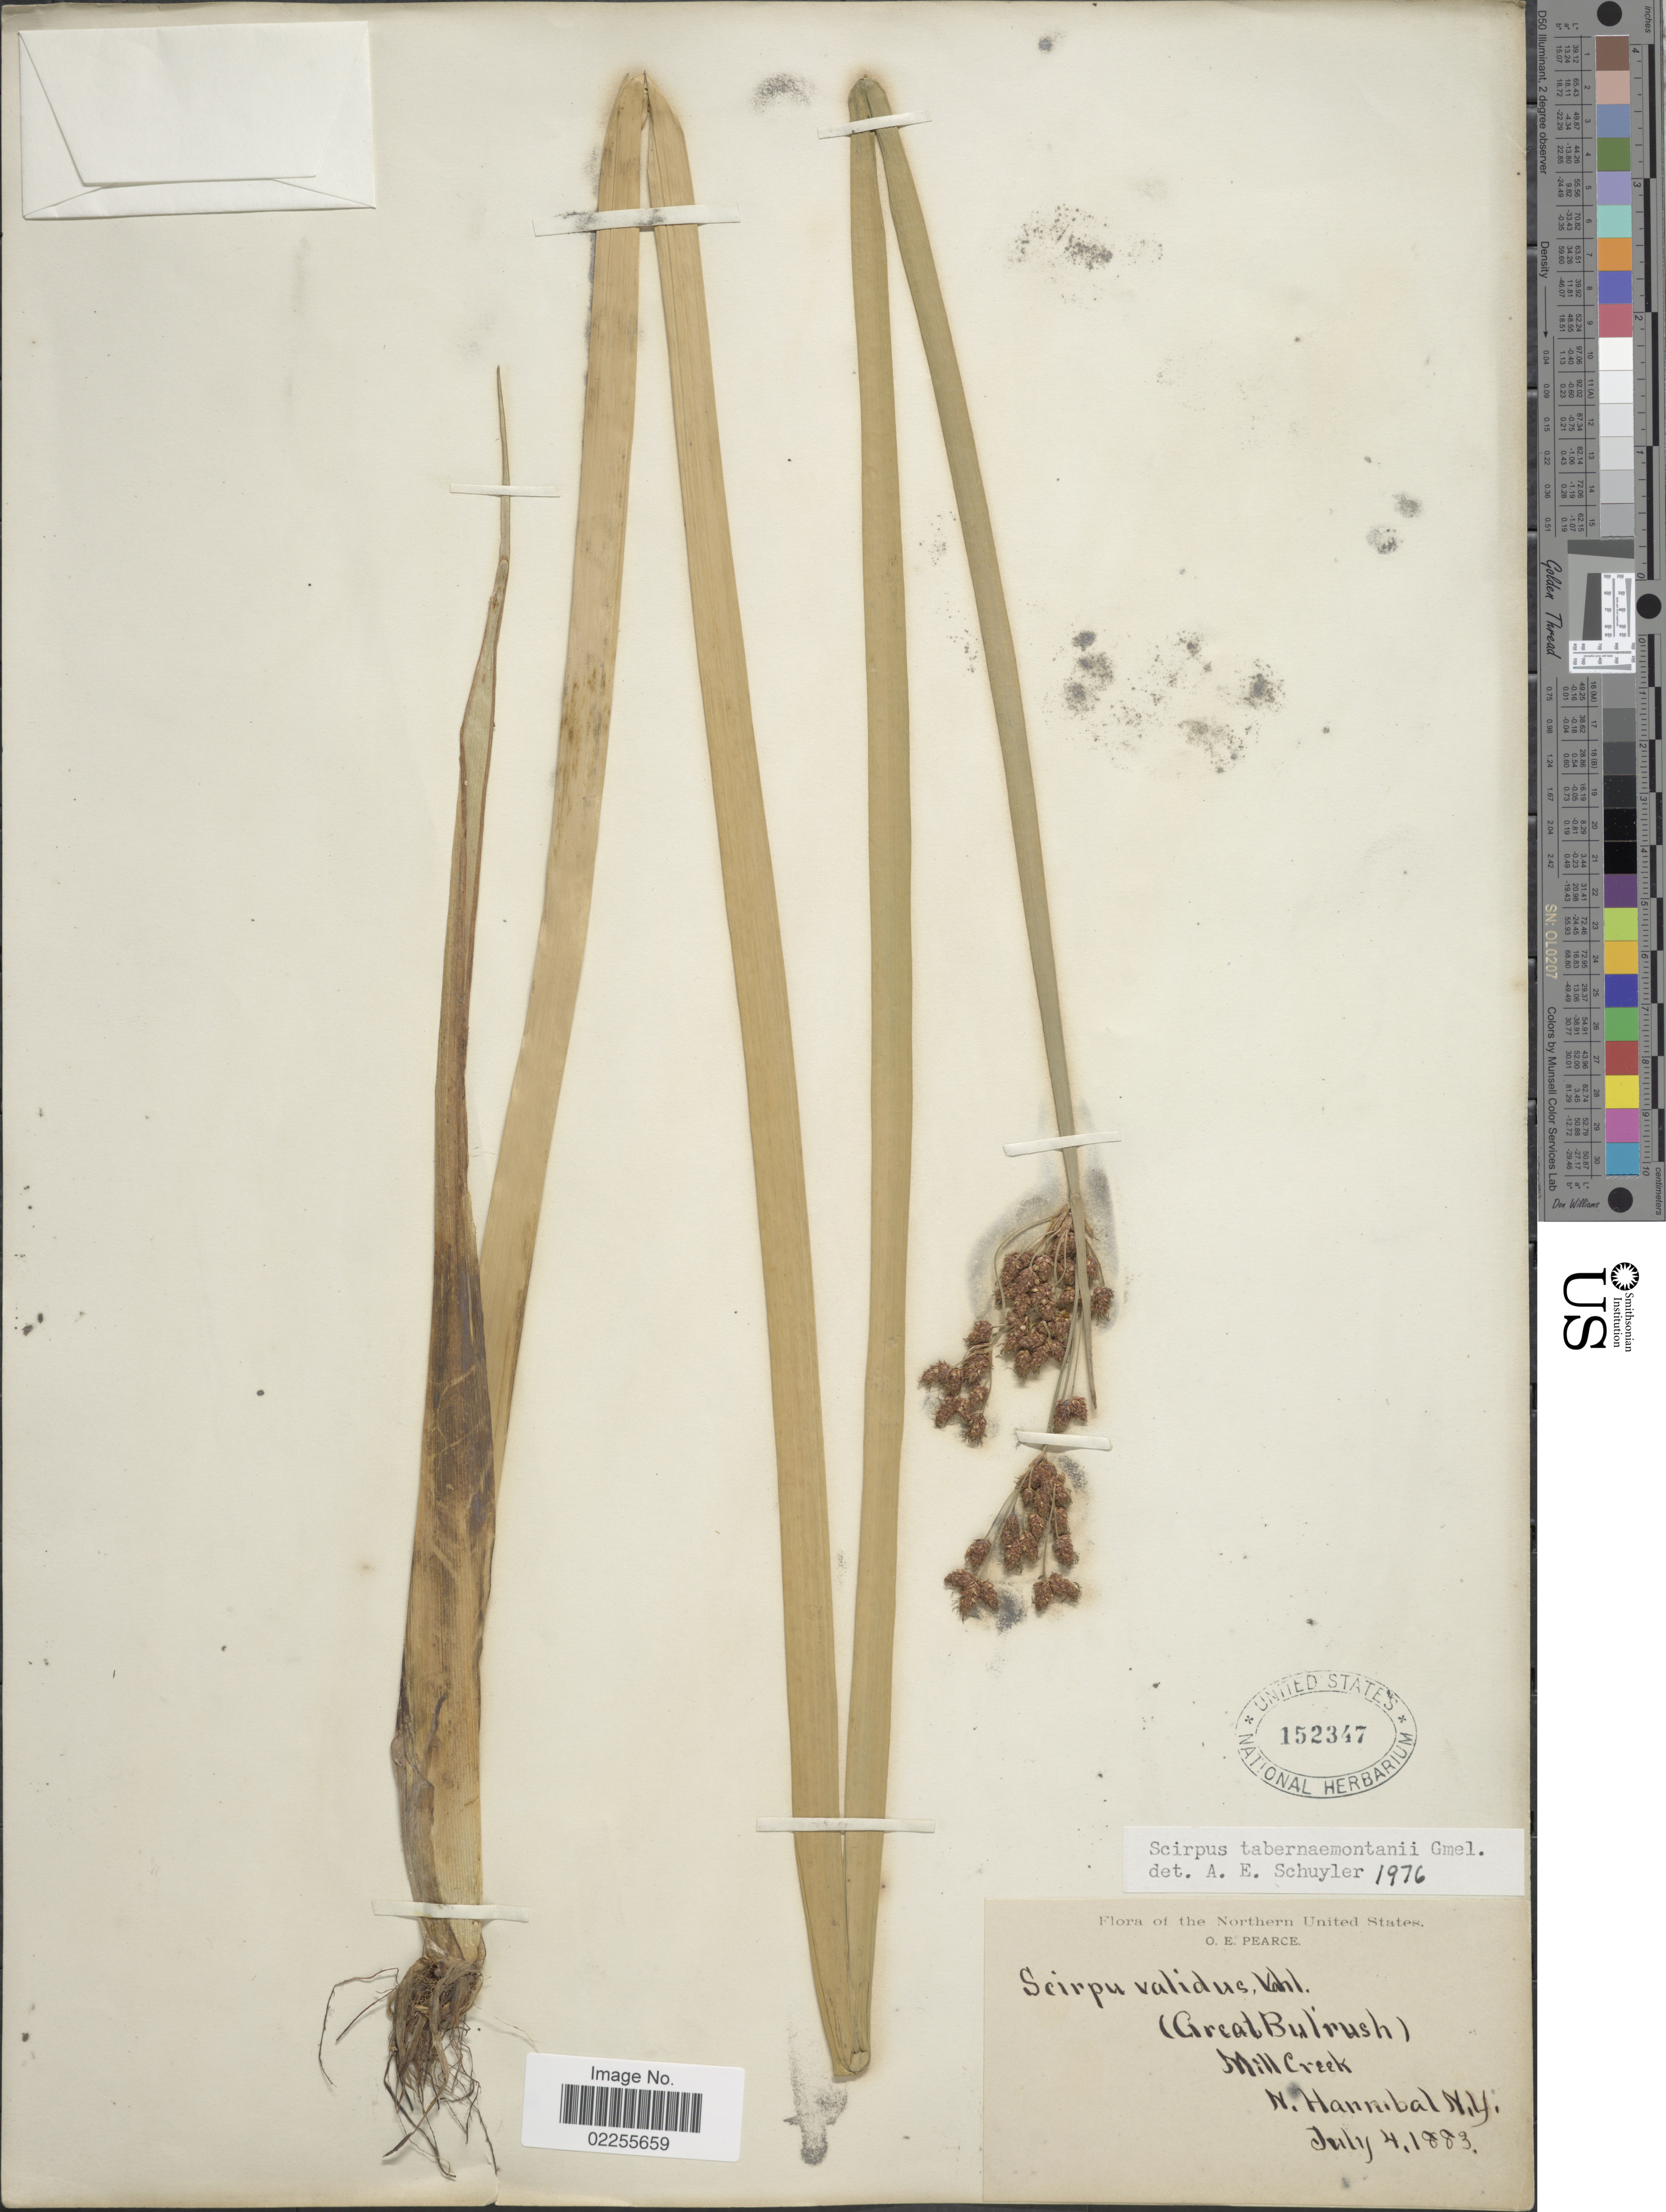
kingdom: Plantae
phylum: Tracheophyta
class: Liliopsida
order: Poales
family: Cyperaceae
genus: Schoenoplectus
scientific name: Schoenoplectus tabernaemontani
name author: (C.C. Gmel.) Palla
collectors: O. E. Pearce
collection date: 1883-07-04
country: United States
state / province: New York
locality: Mill Creek, N. Hannibal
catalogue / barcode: US 152347